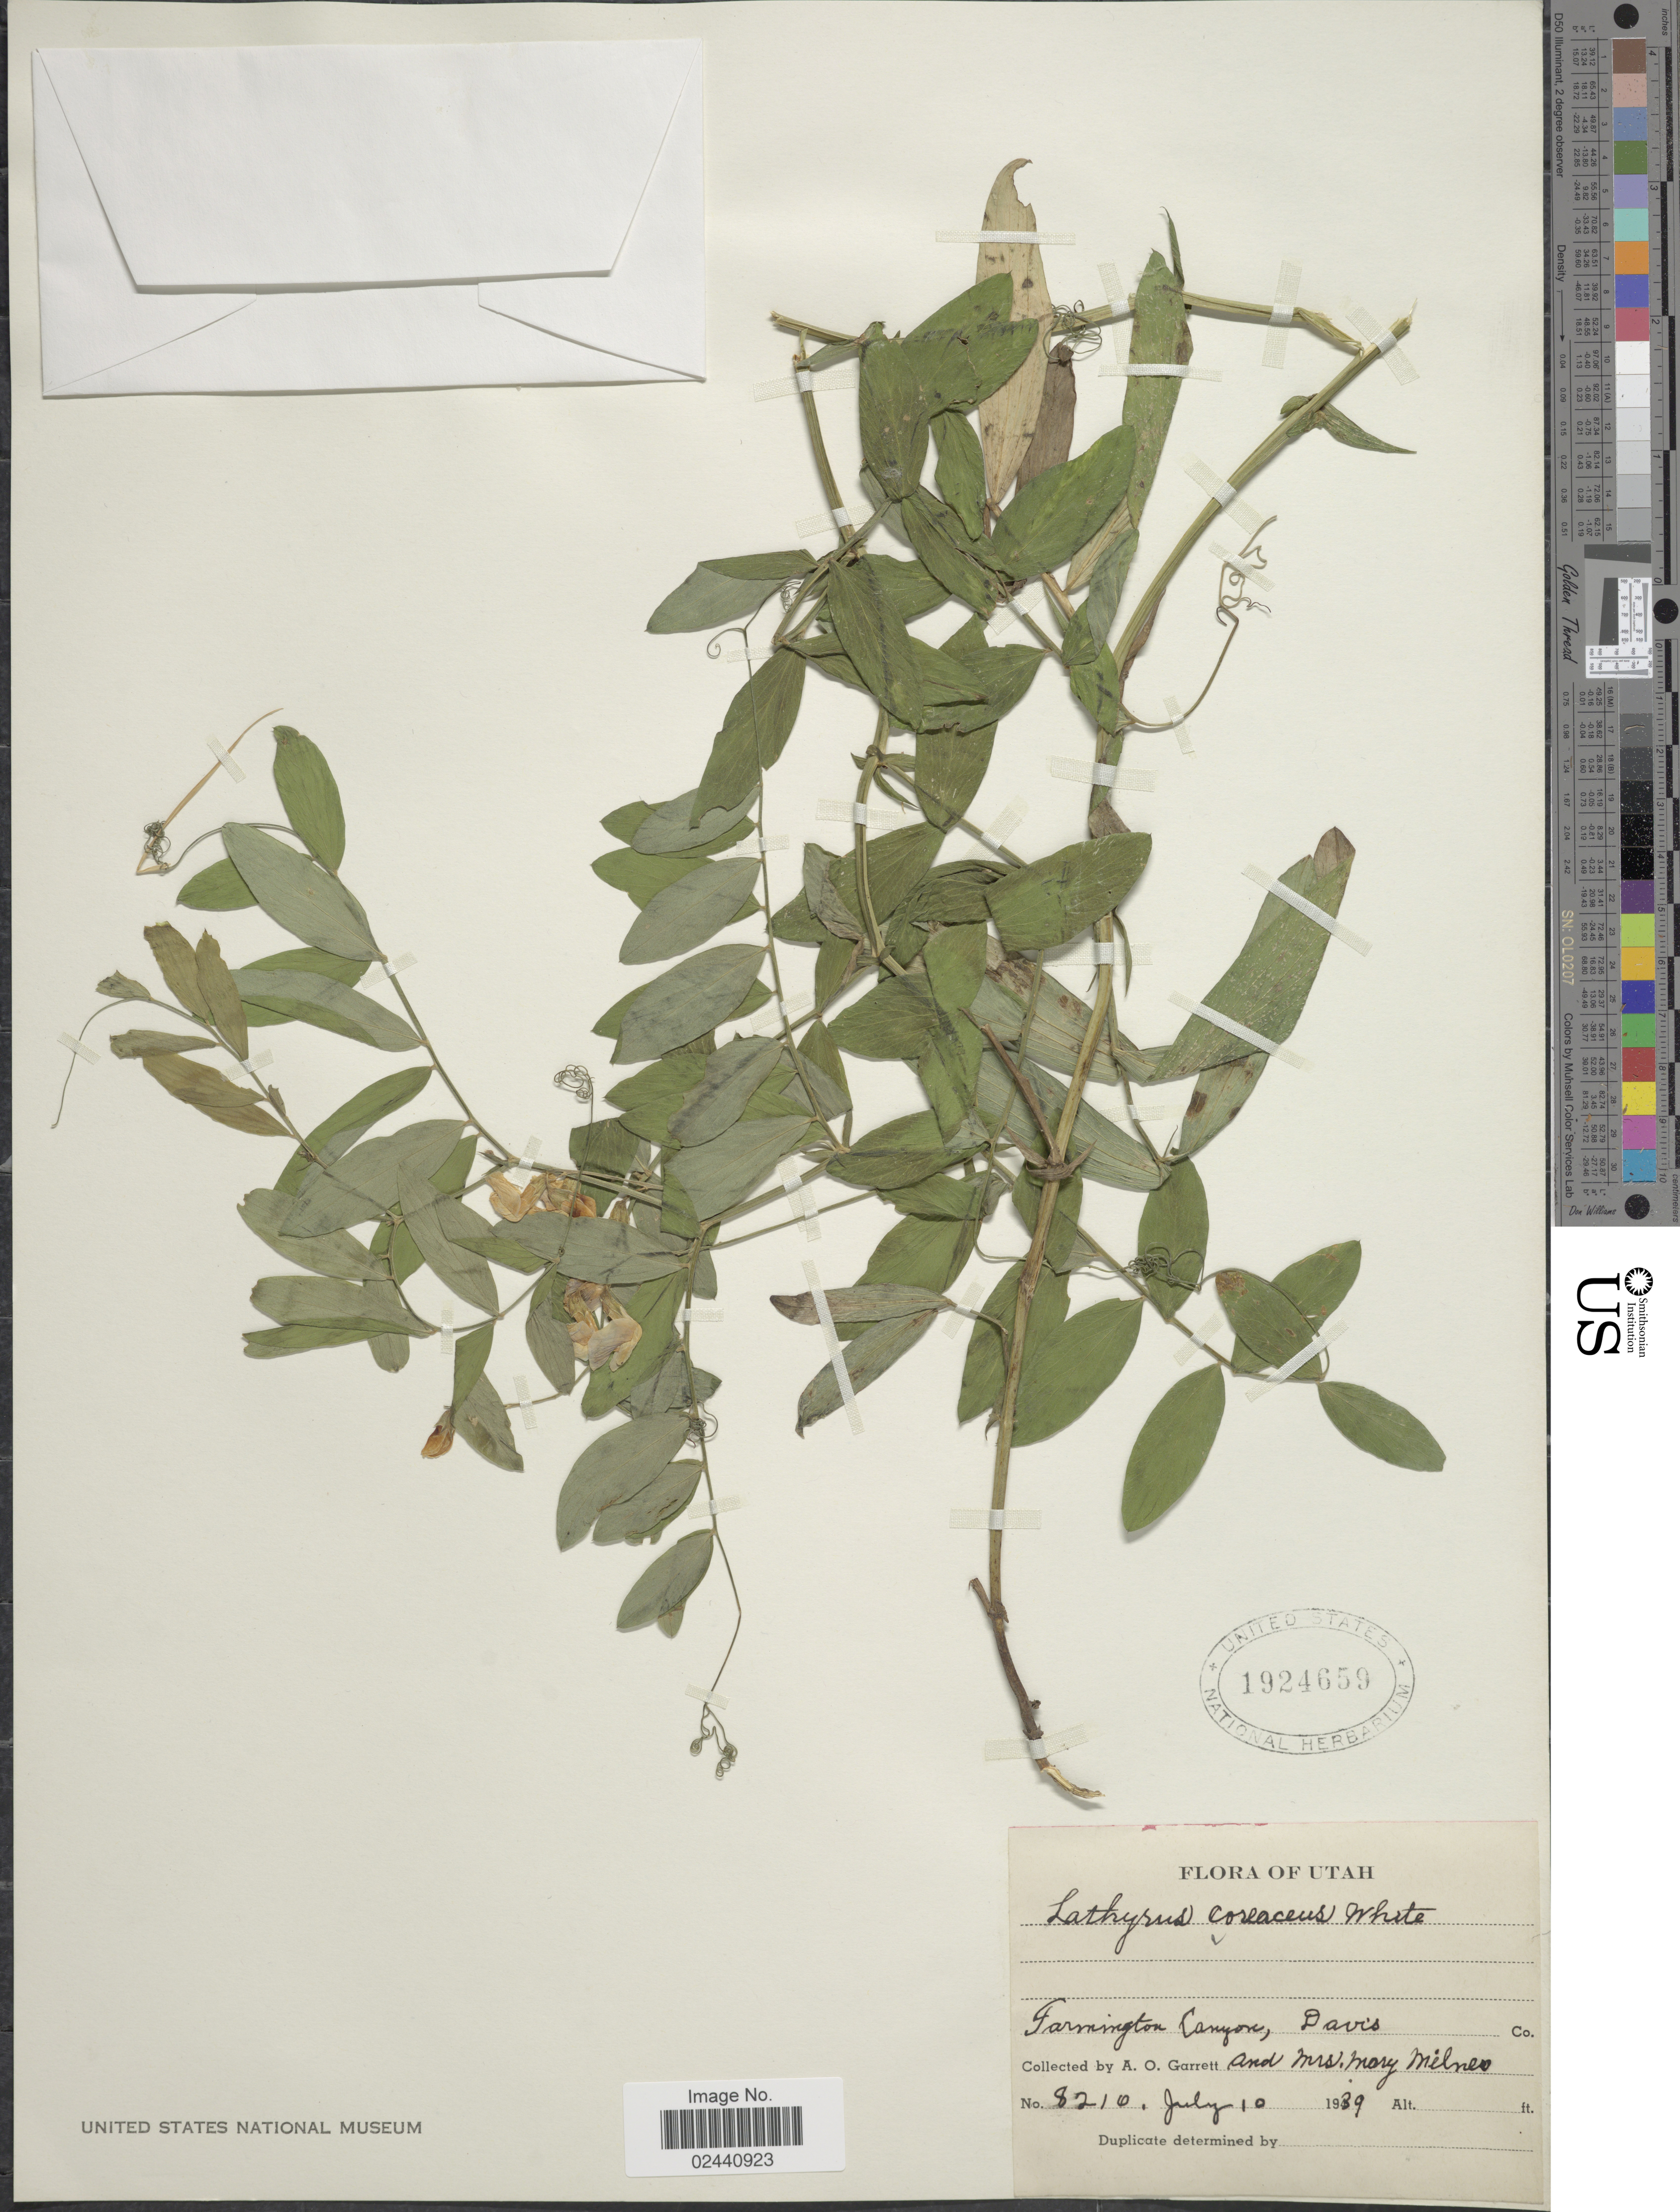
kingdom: Plantae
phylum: Tracheophyta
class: Magnoliopsida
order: Fabales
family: Fabaceae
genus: Lathyrus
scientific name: Lathyrus lanszwertii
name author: Kellogg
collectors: A. O. Garrett & M. Milnes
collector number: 8210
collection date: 1939-07-10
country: United States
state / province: Utah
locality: Farmington Canyon, Davis Co.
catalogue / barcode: US 1924659